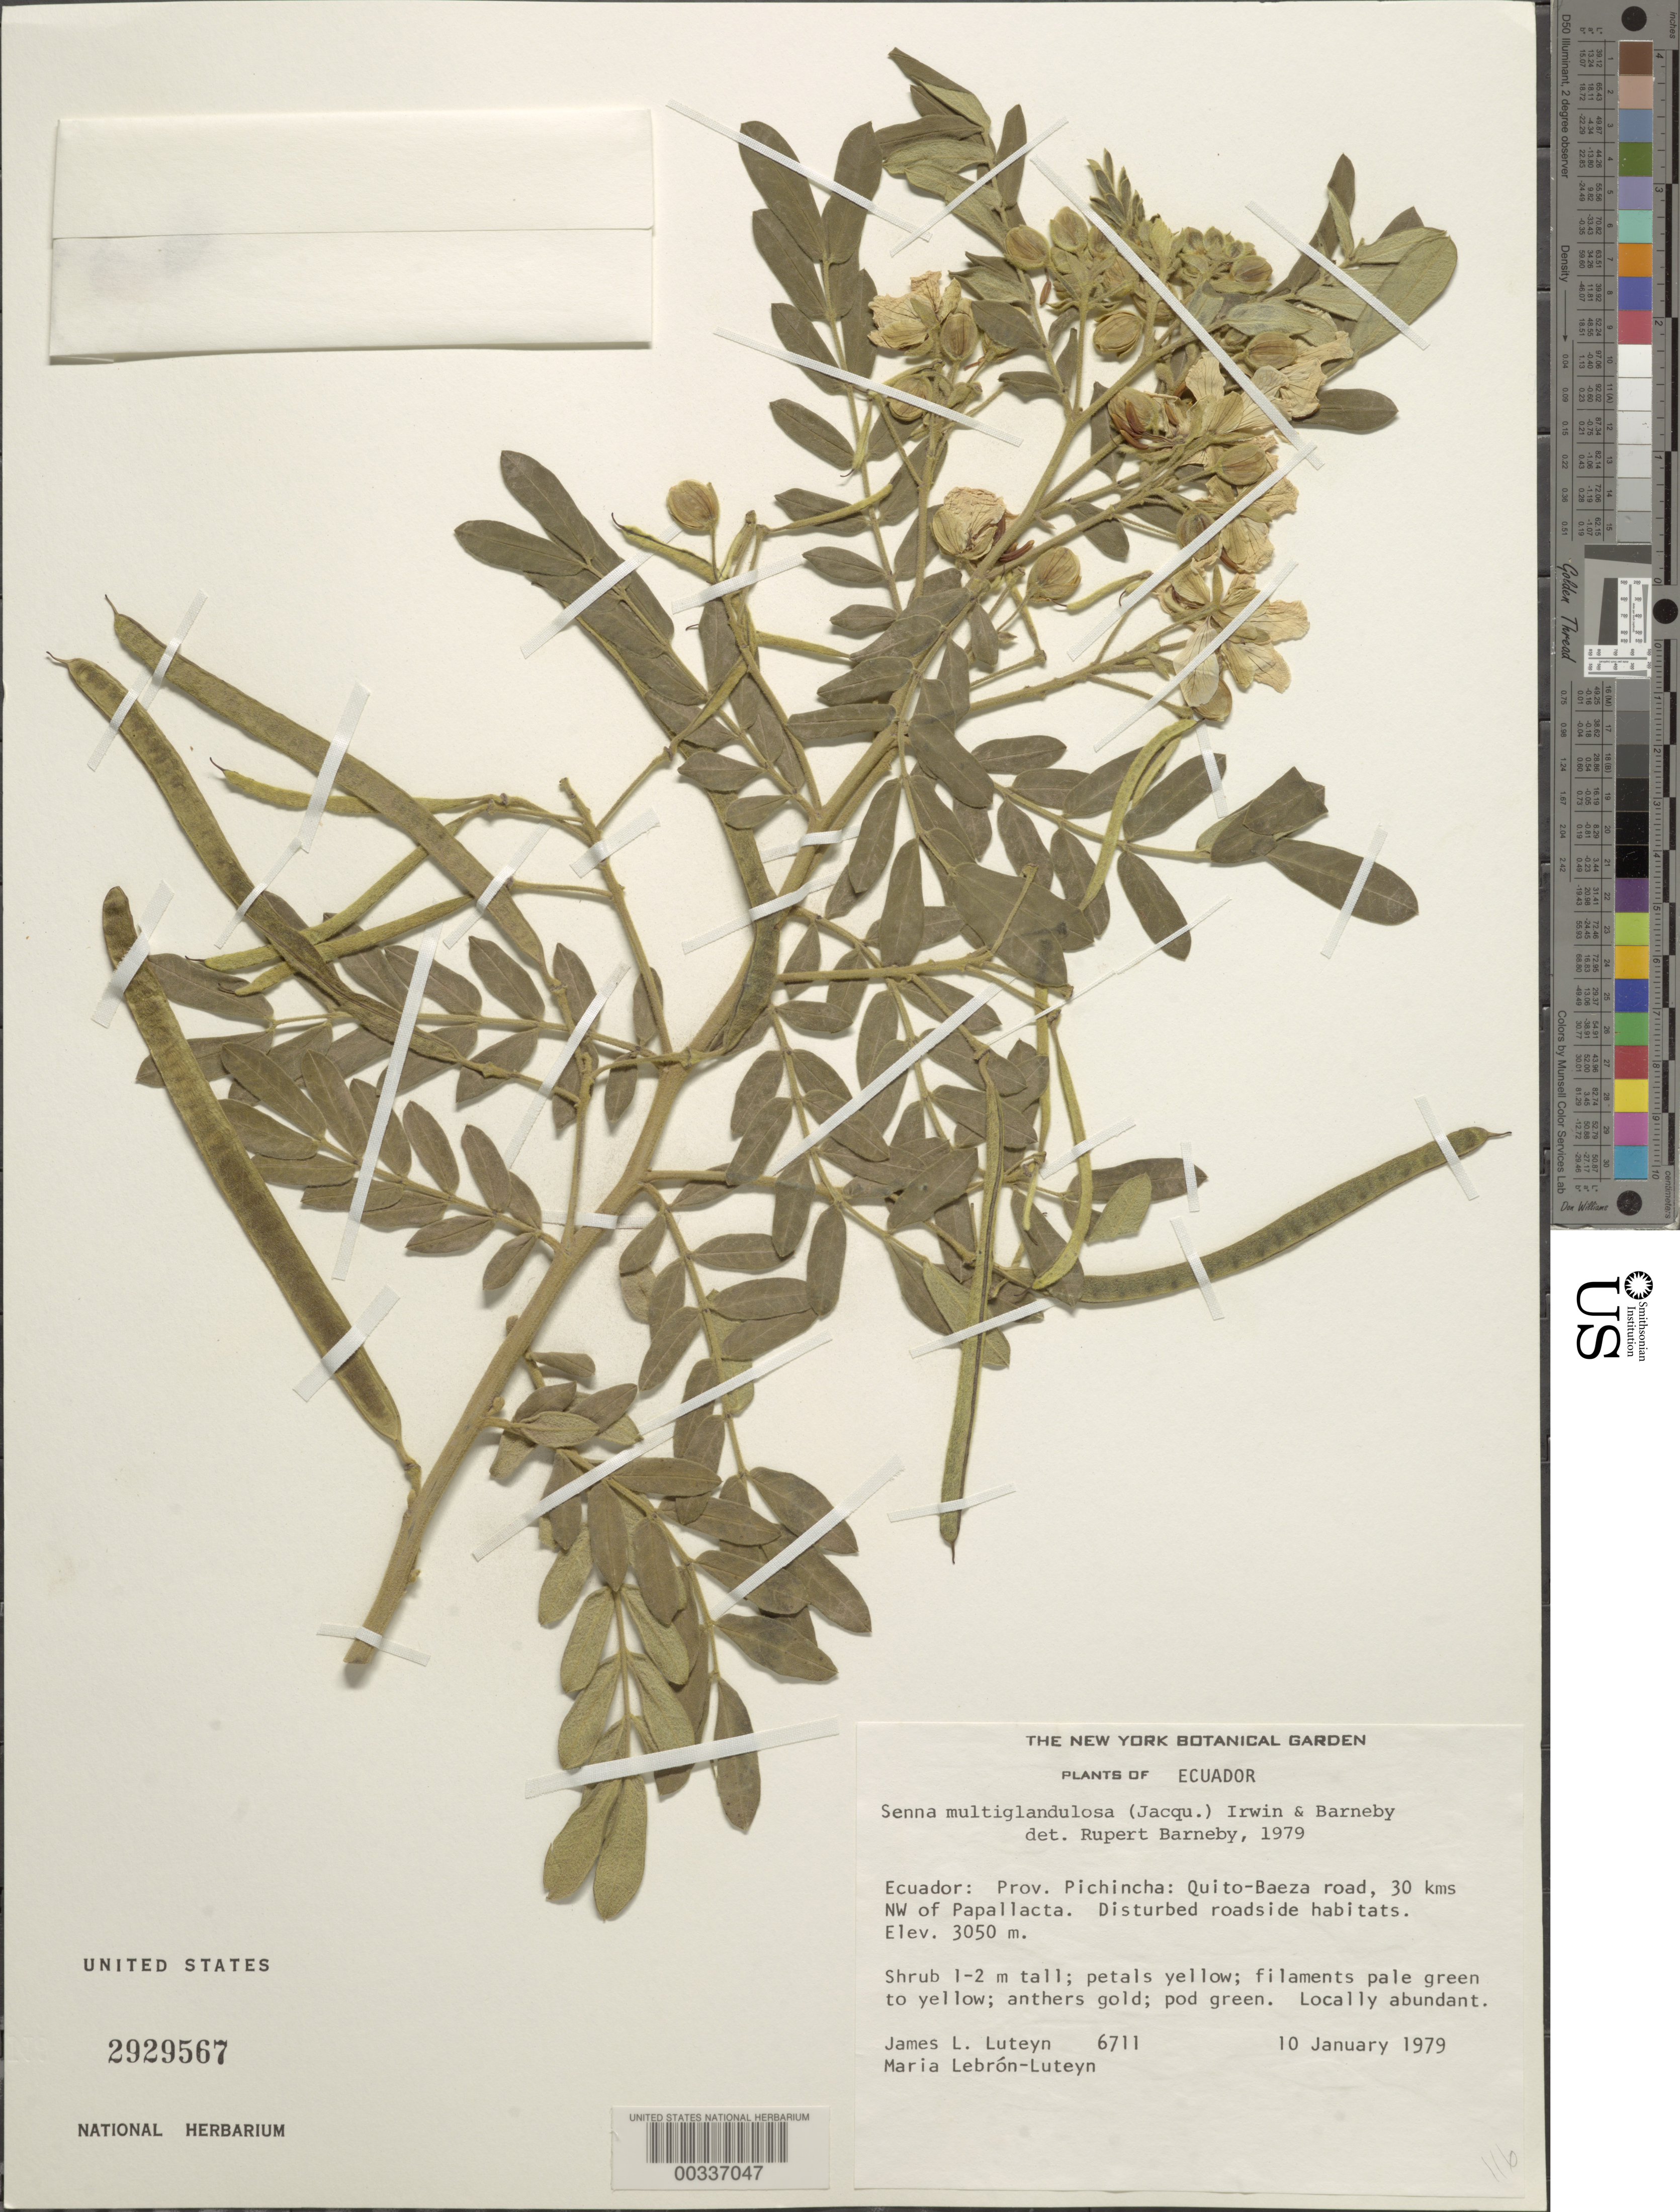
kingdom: Plantae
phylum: Tracheophyta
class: Magnoliopsida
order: Fabales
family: Fabaceae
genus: Senna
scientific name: Senna multiglandulosa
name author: (Jacq.) H.S. Irwin & Barneby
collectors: J. L. Luteyn & M. L. Lebrón-Luteyn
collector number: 6711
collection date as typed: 10 Jan 1979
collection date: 1979-01-10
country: Ecuador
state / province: Pichincha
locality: Quito-baeza road, 30 km NW of Papallacta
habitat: Disturbed roadside habitats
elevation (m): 3050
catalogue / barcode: US 2929567